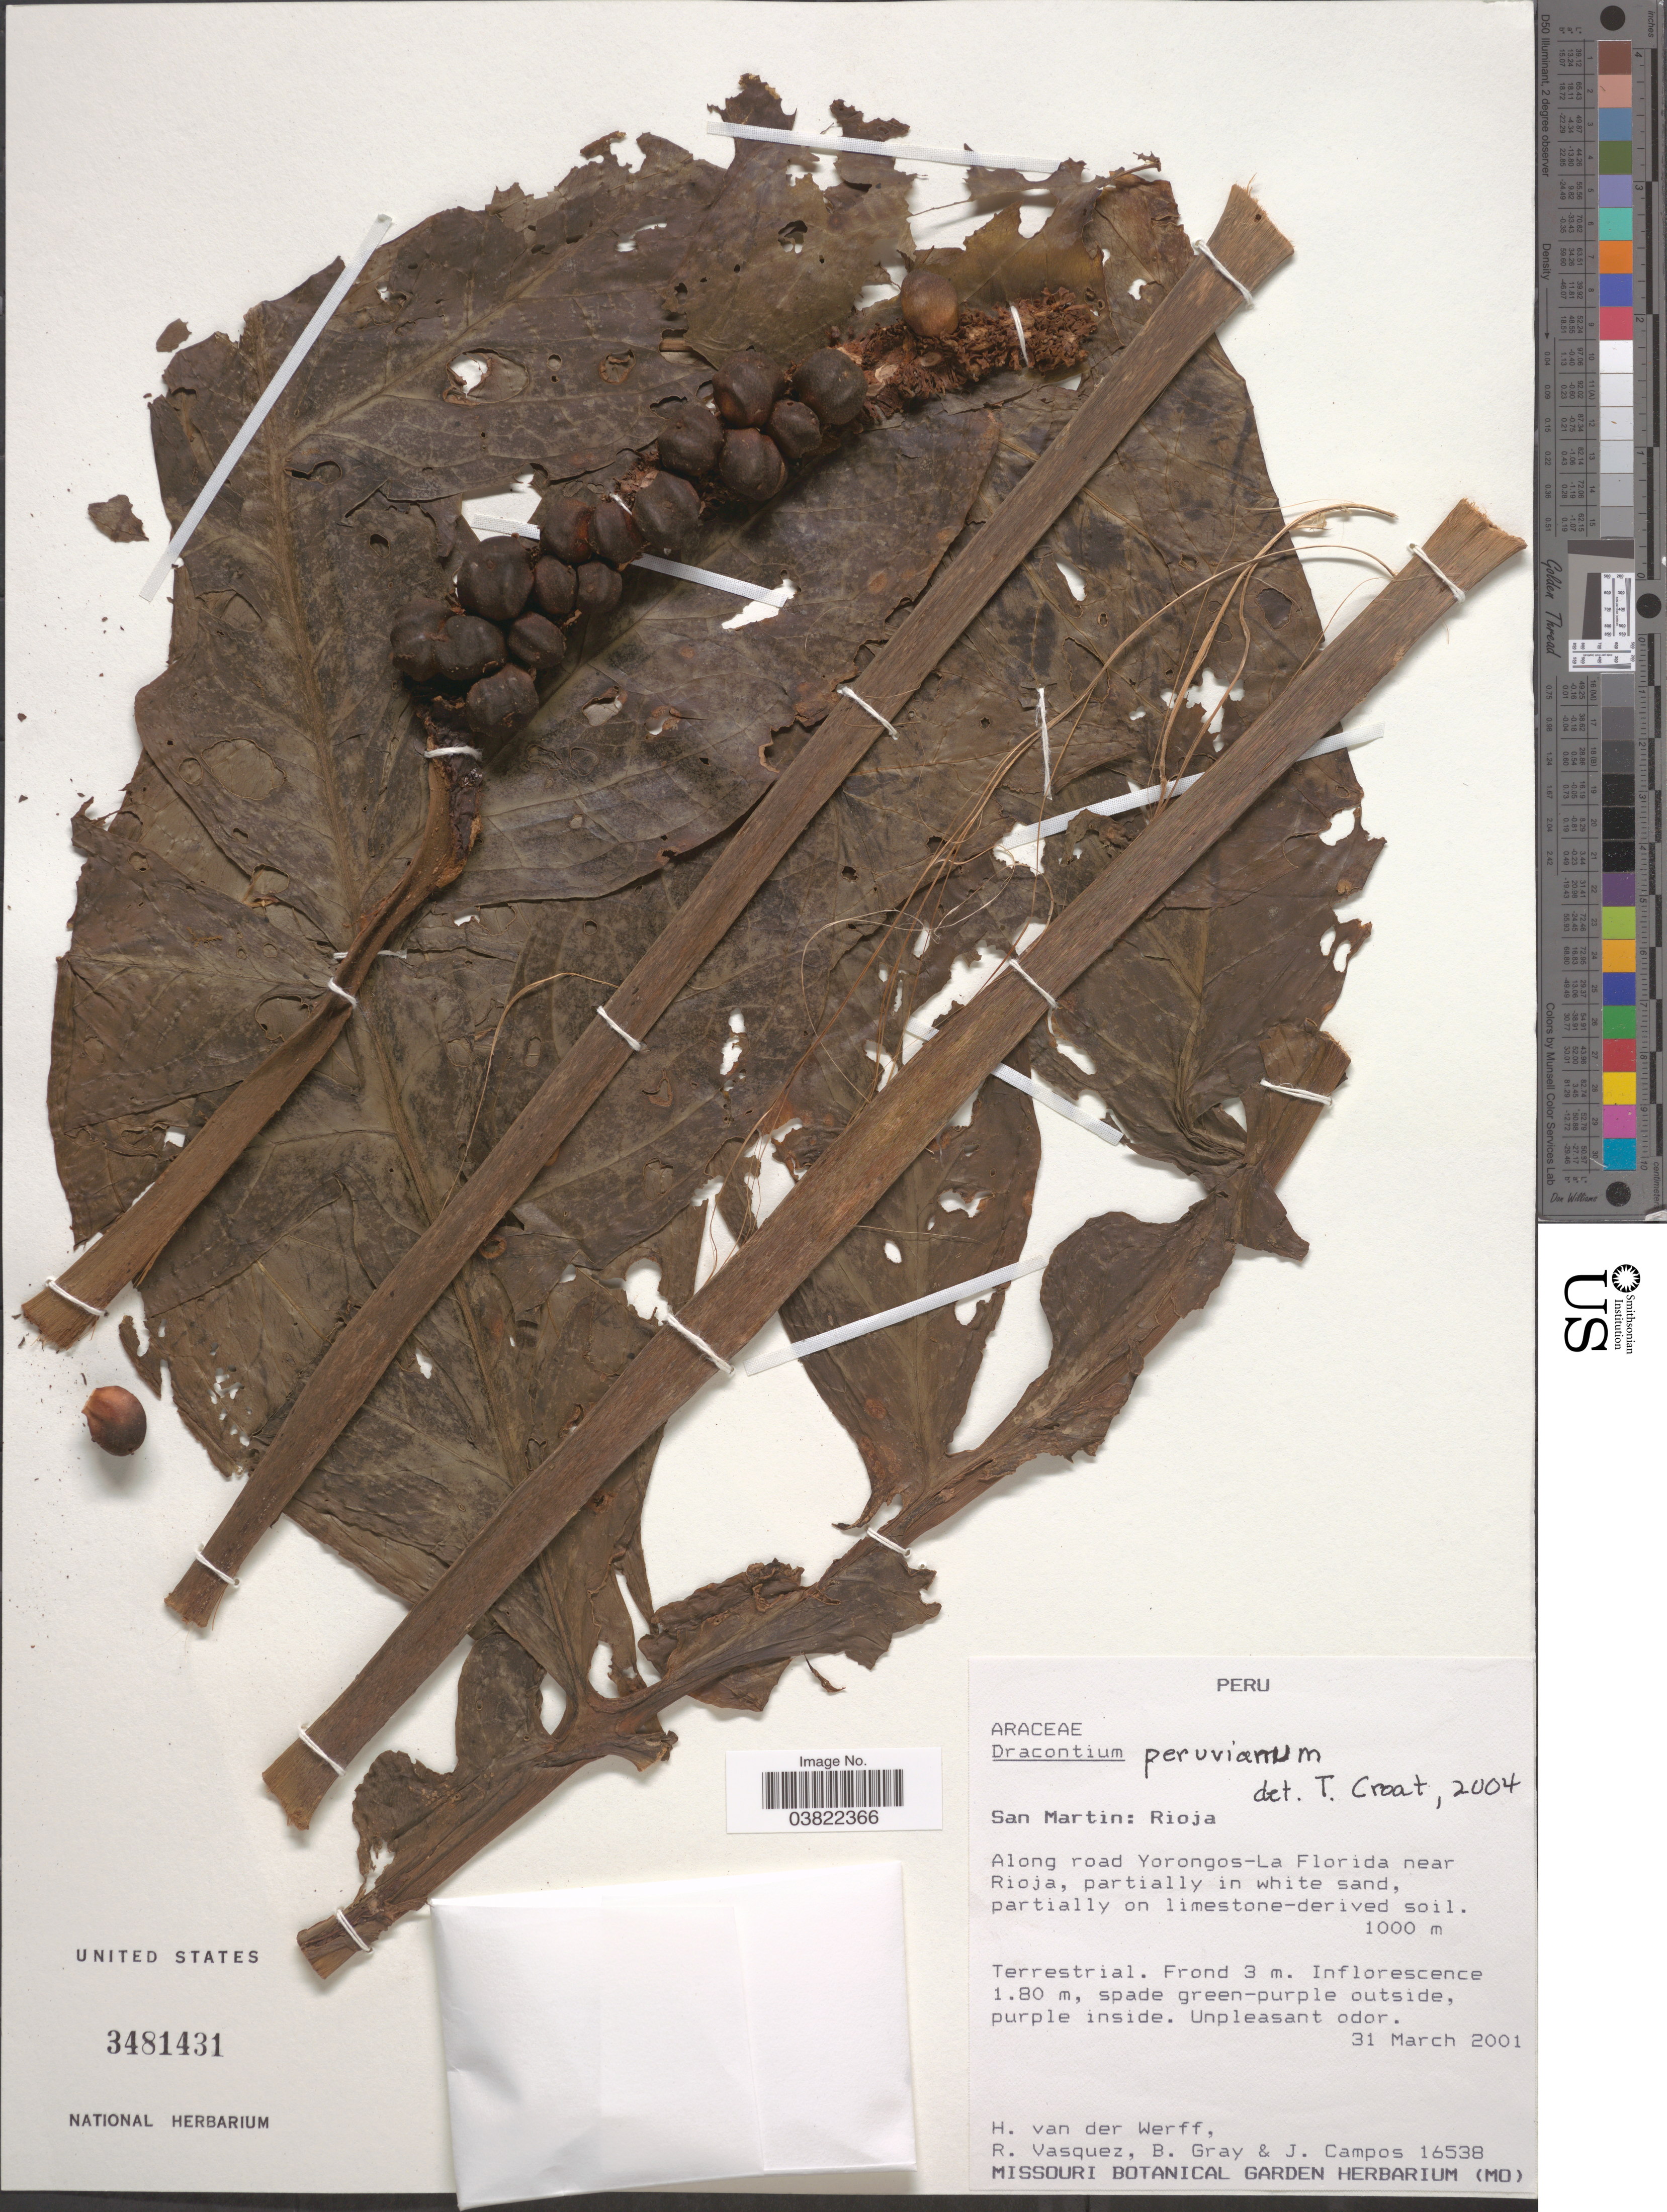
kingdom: Plantae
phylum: Tracheophyta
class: Liliopsida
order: Alismatales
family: Araceae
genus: Dracontium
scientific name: Dracontium peruvianum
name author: G.H. Zhu & Croat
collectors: H. van der Werff, R. Vasquez, B. Gray & J. Campos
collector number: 16538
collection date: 2001-03-31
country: Peru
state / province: San Martín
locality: Rioja. Along road Yorongos- La Florida near Rioja.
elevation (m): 1000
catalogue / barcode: US 3481431